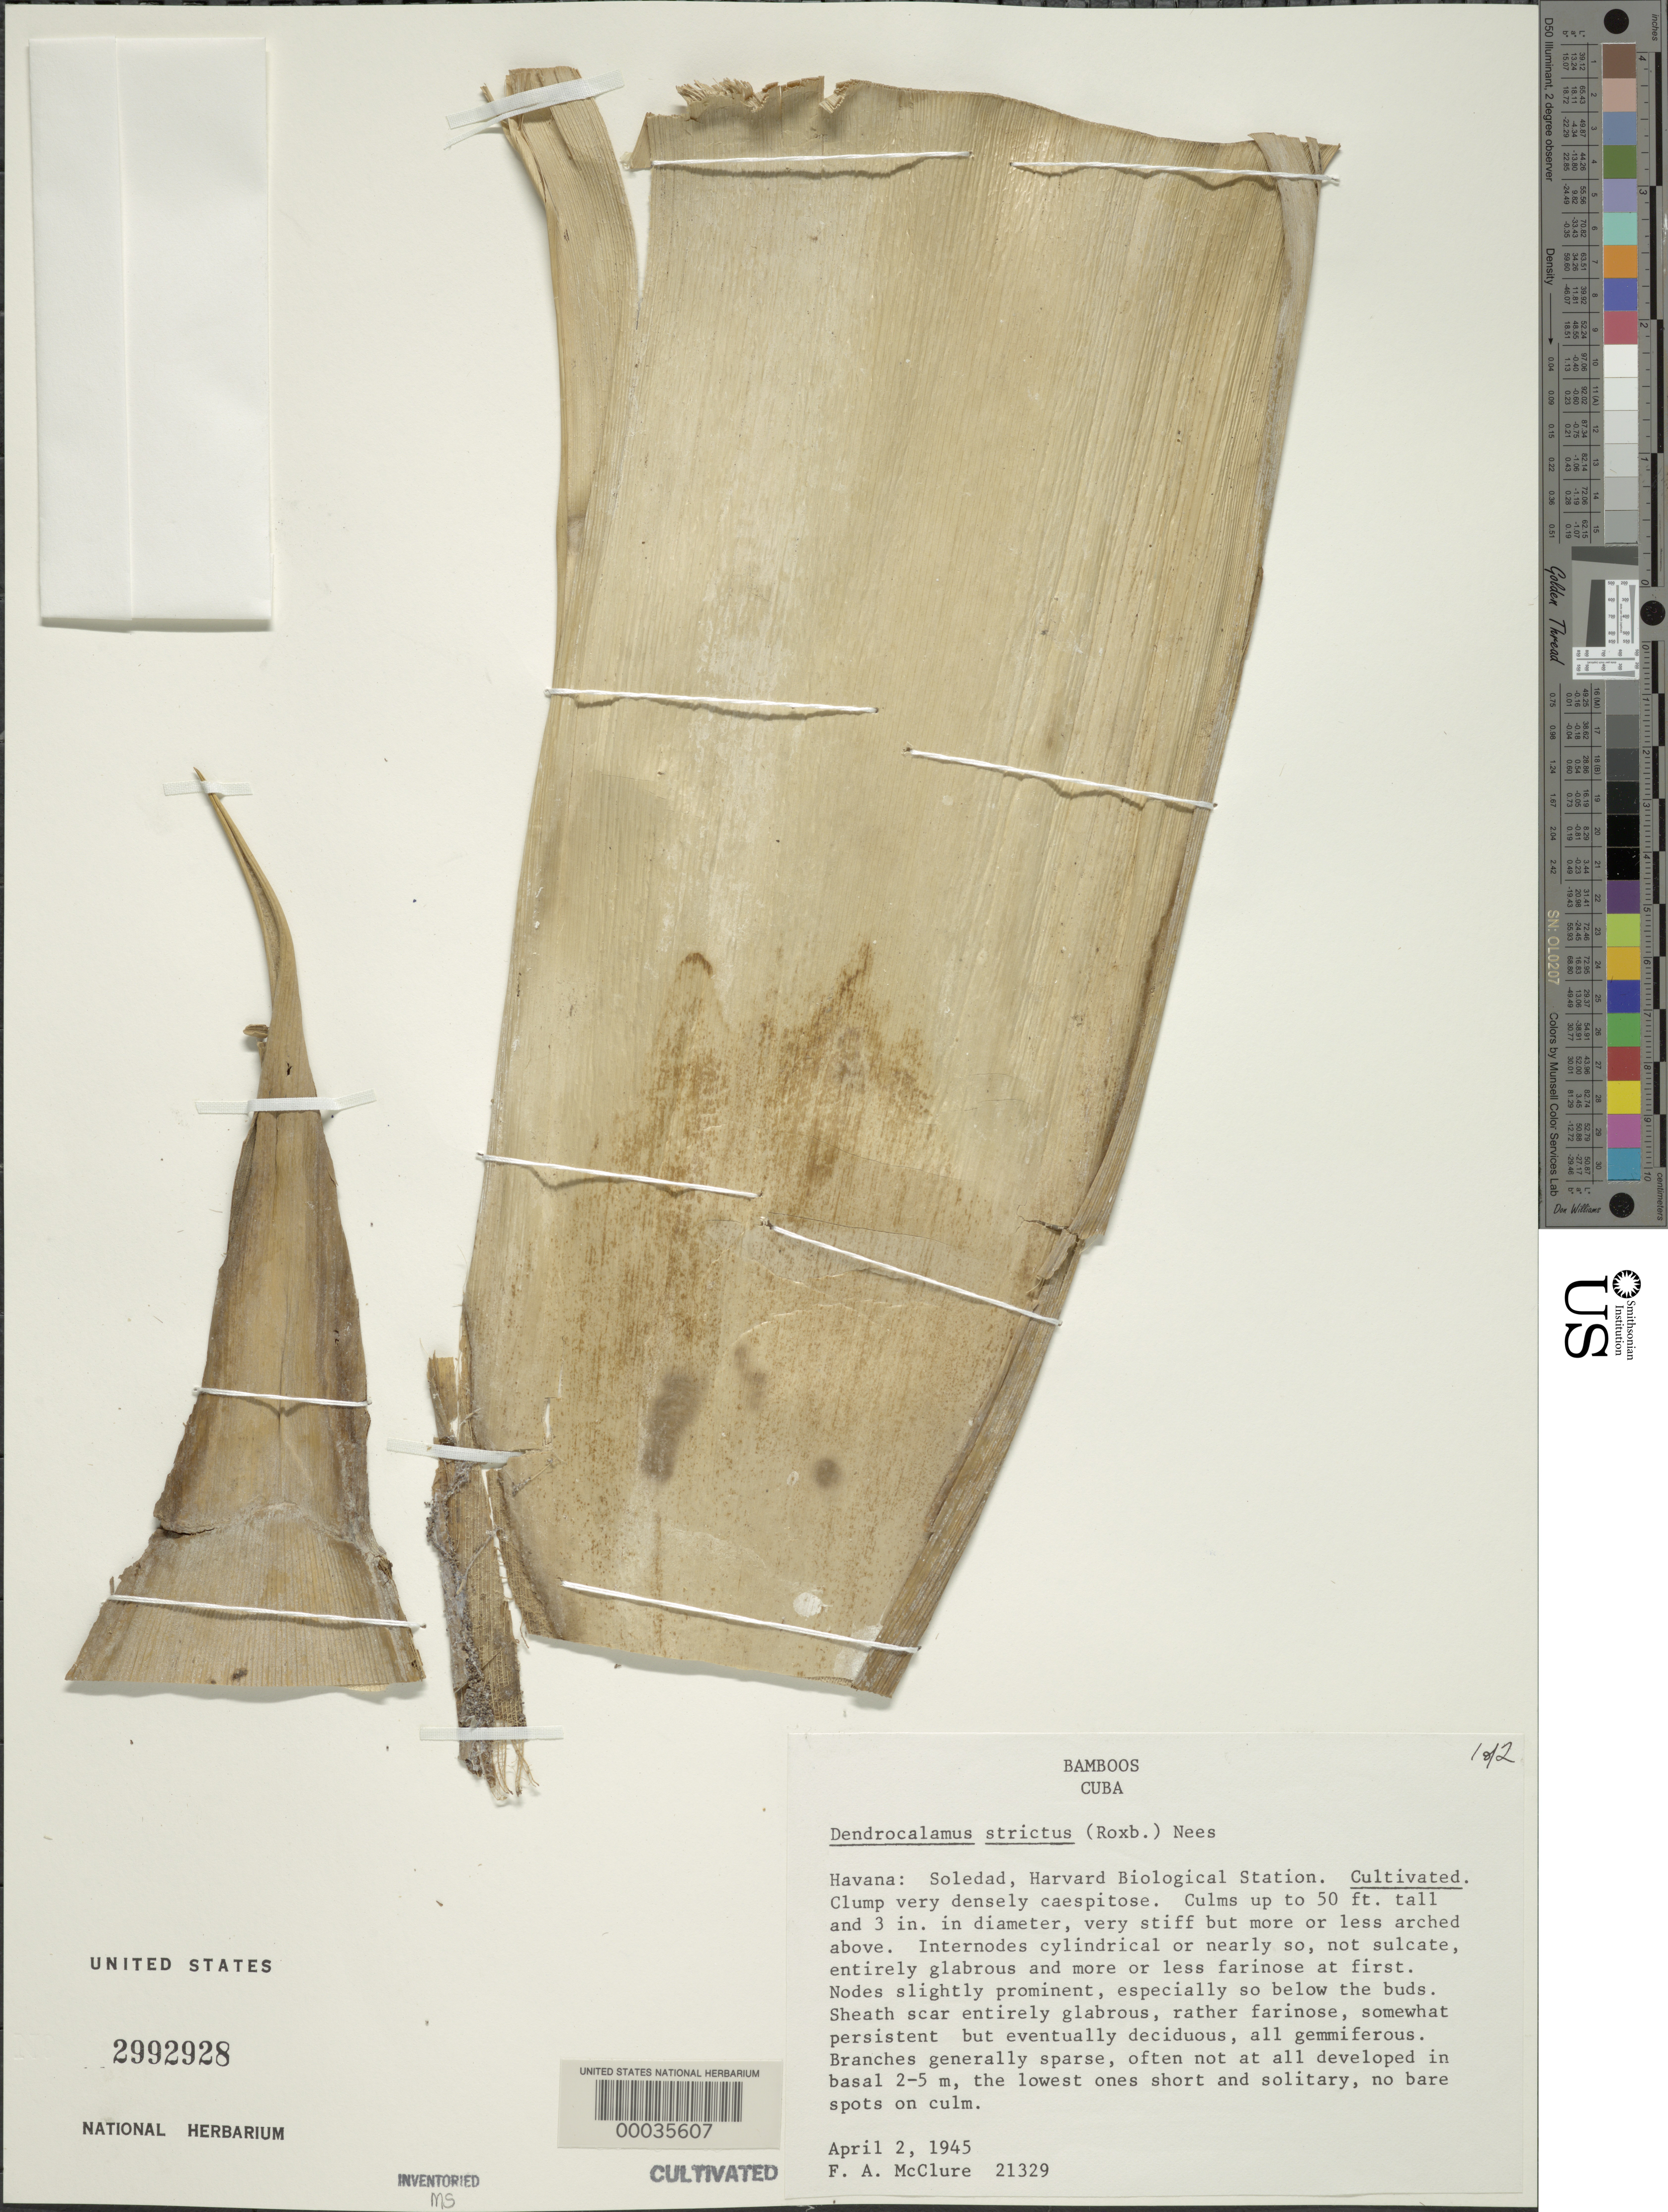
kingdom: Plantae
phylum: Tracheophyta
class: Liliopsida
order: Poales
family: Poaceae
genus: Dendrocalamus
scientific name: Dendrocalamus strictus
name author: (Roxb.) Nees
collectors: F. A. McClure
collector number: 21329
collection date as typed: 02 Apr 1945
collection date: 1945-04-02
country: Cuba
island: Greater Antilles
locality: Harvard biological station - Soledad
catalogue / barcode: US 2992928